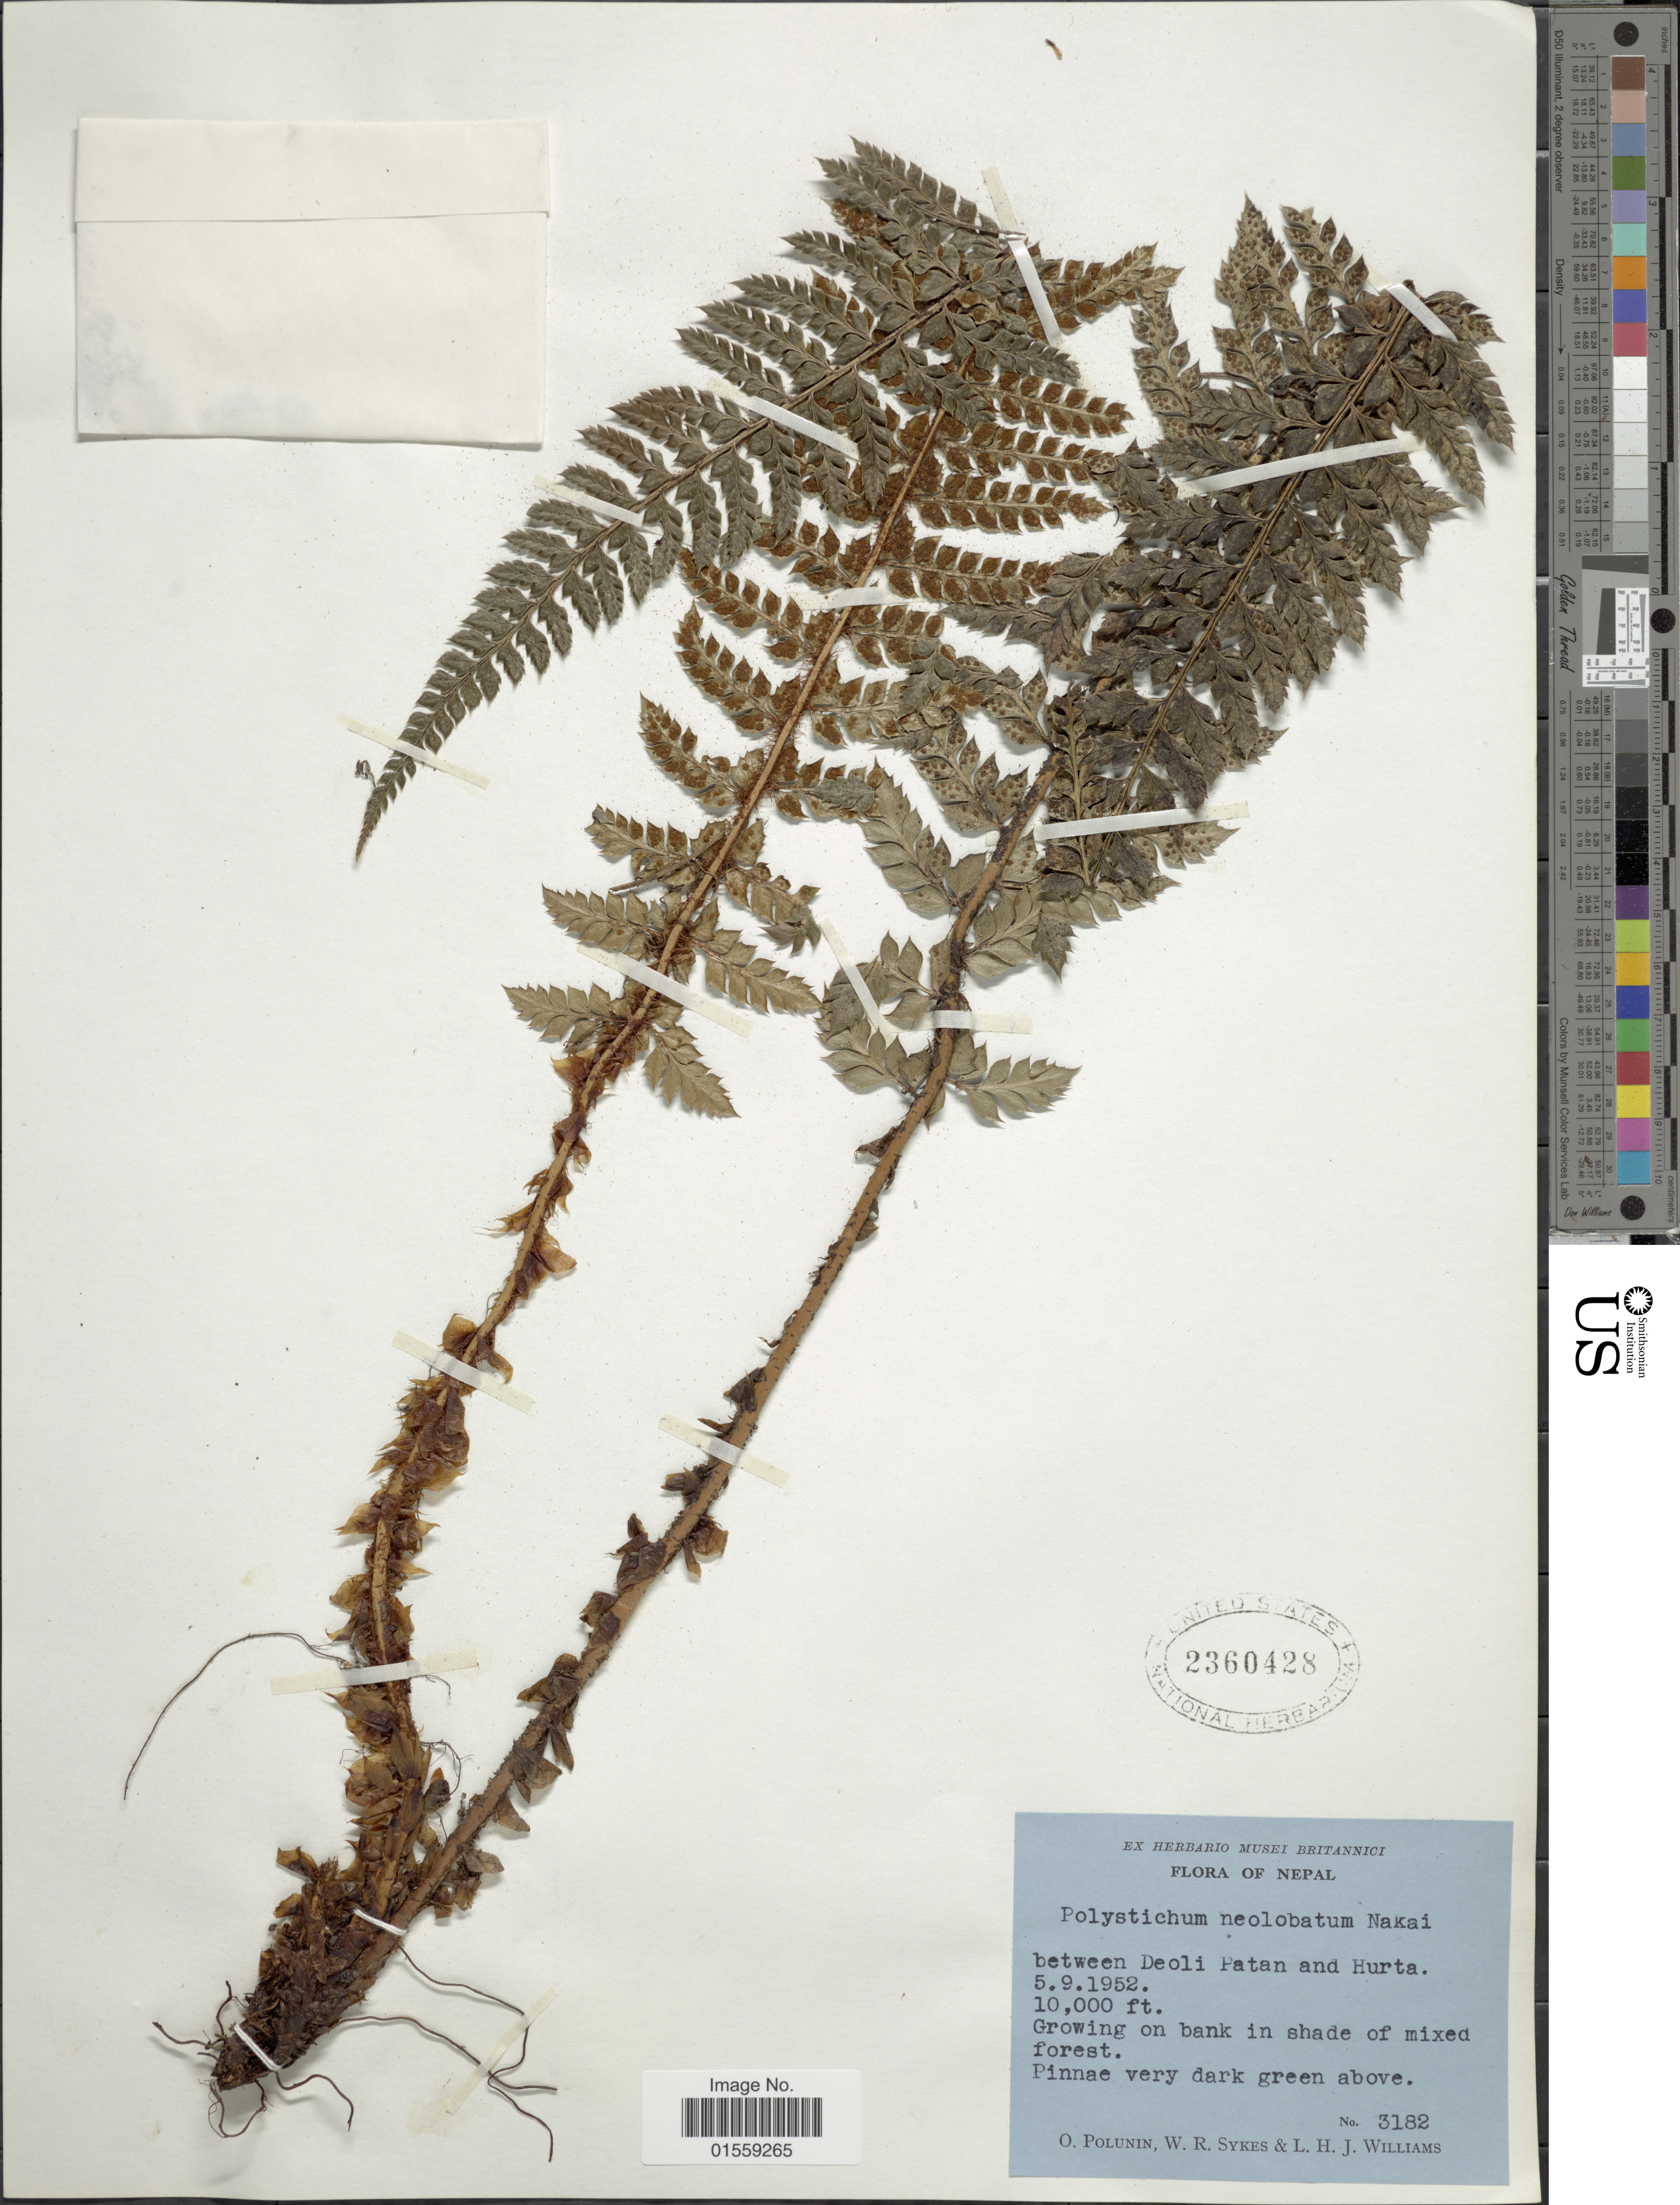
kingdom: Plantae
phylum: Tracheophyta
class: Polypodiopsida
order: Polypodiales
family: Dryopteridaceae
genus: Polystichum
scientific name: Polystichum neolobatum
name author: Nakai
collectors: O. V. Polunin, W. R. Sykes & L. H. J. Williams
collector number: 3182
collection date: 1952-09-05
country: Nepal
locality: Between Deoli Patan and Hurta.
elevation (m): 3048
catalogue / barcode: US 2360428